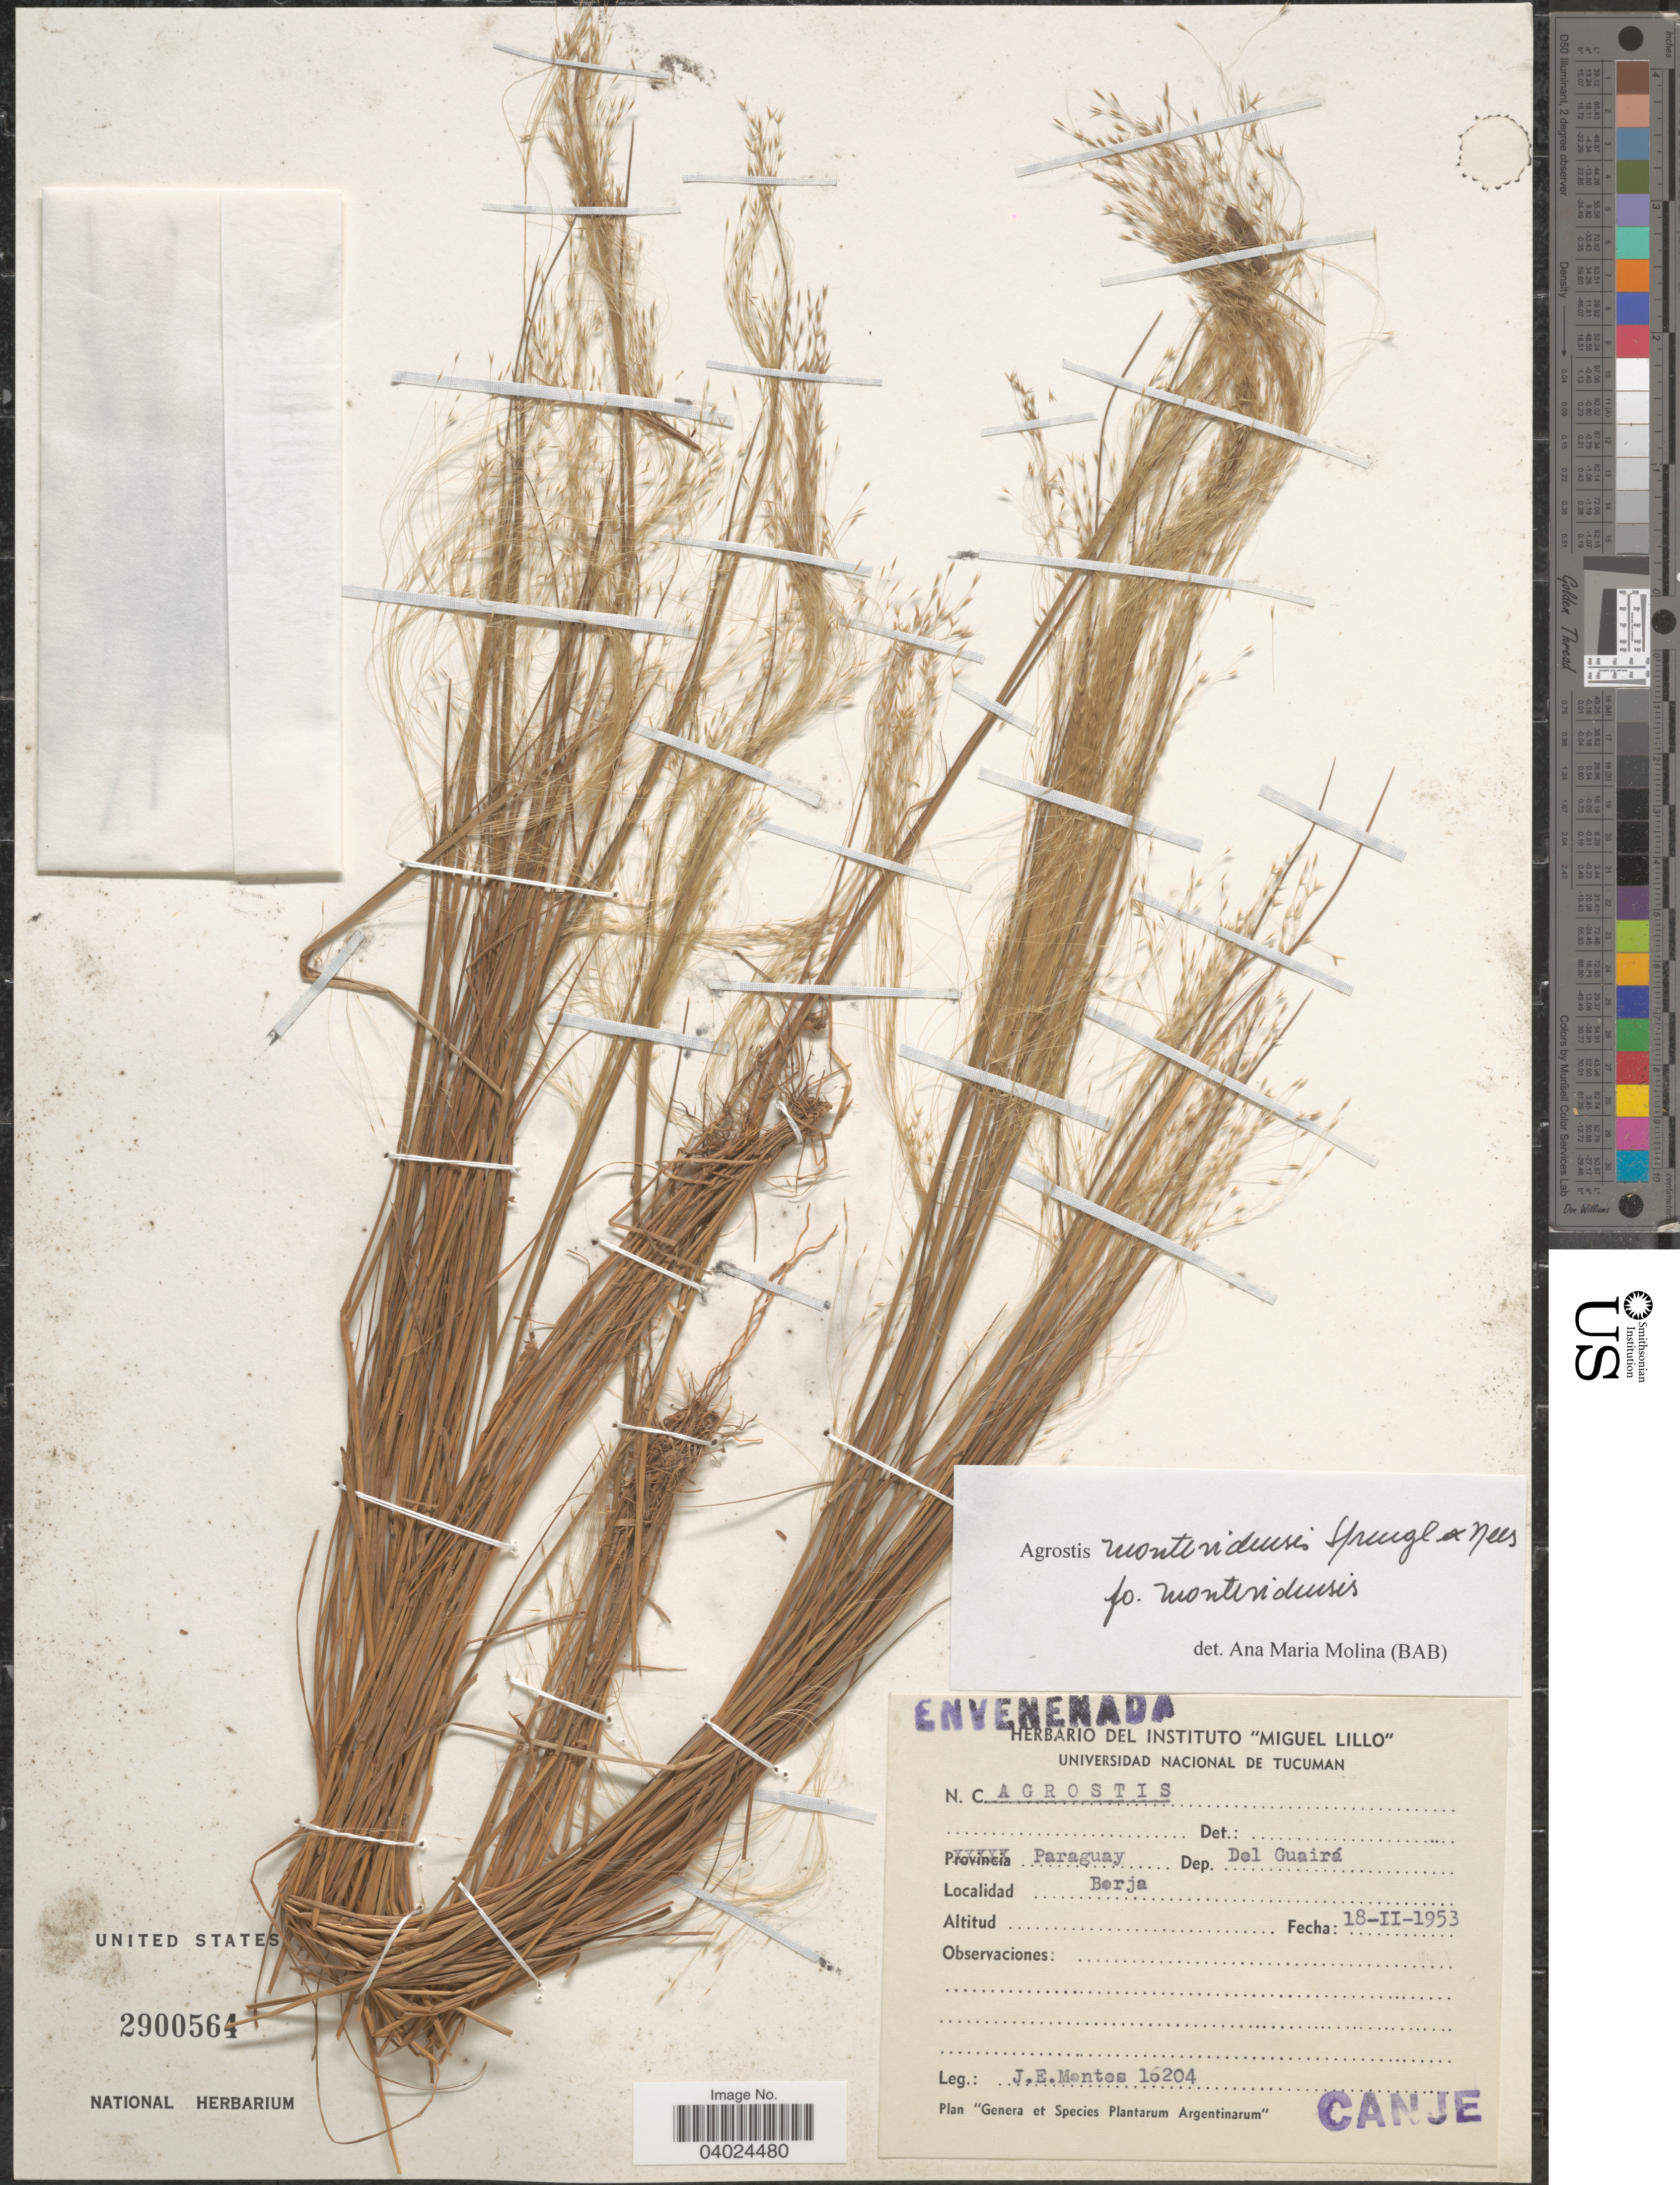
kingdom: Plantae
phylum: Tracheophyta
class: Liliopsida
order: Poales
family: Poaceae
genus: Agrostis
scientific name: Agrostis montevidensis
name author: A. Spreng. ex Nees in Mart.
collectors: J. E. Montes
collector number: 16204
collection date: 1953-02-18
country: Paraguay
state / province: Guaira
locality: Dep. Del Guairá. Borja.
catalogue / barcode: US 2900564